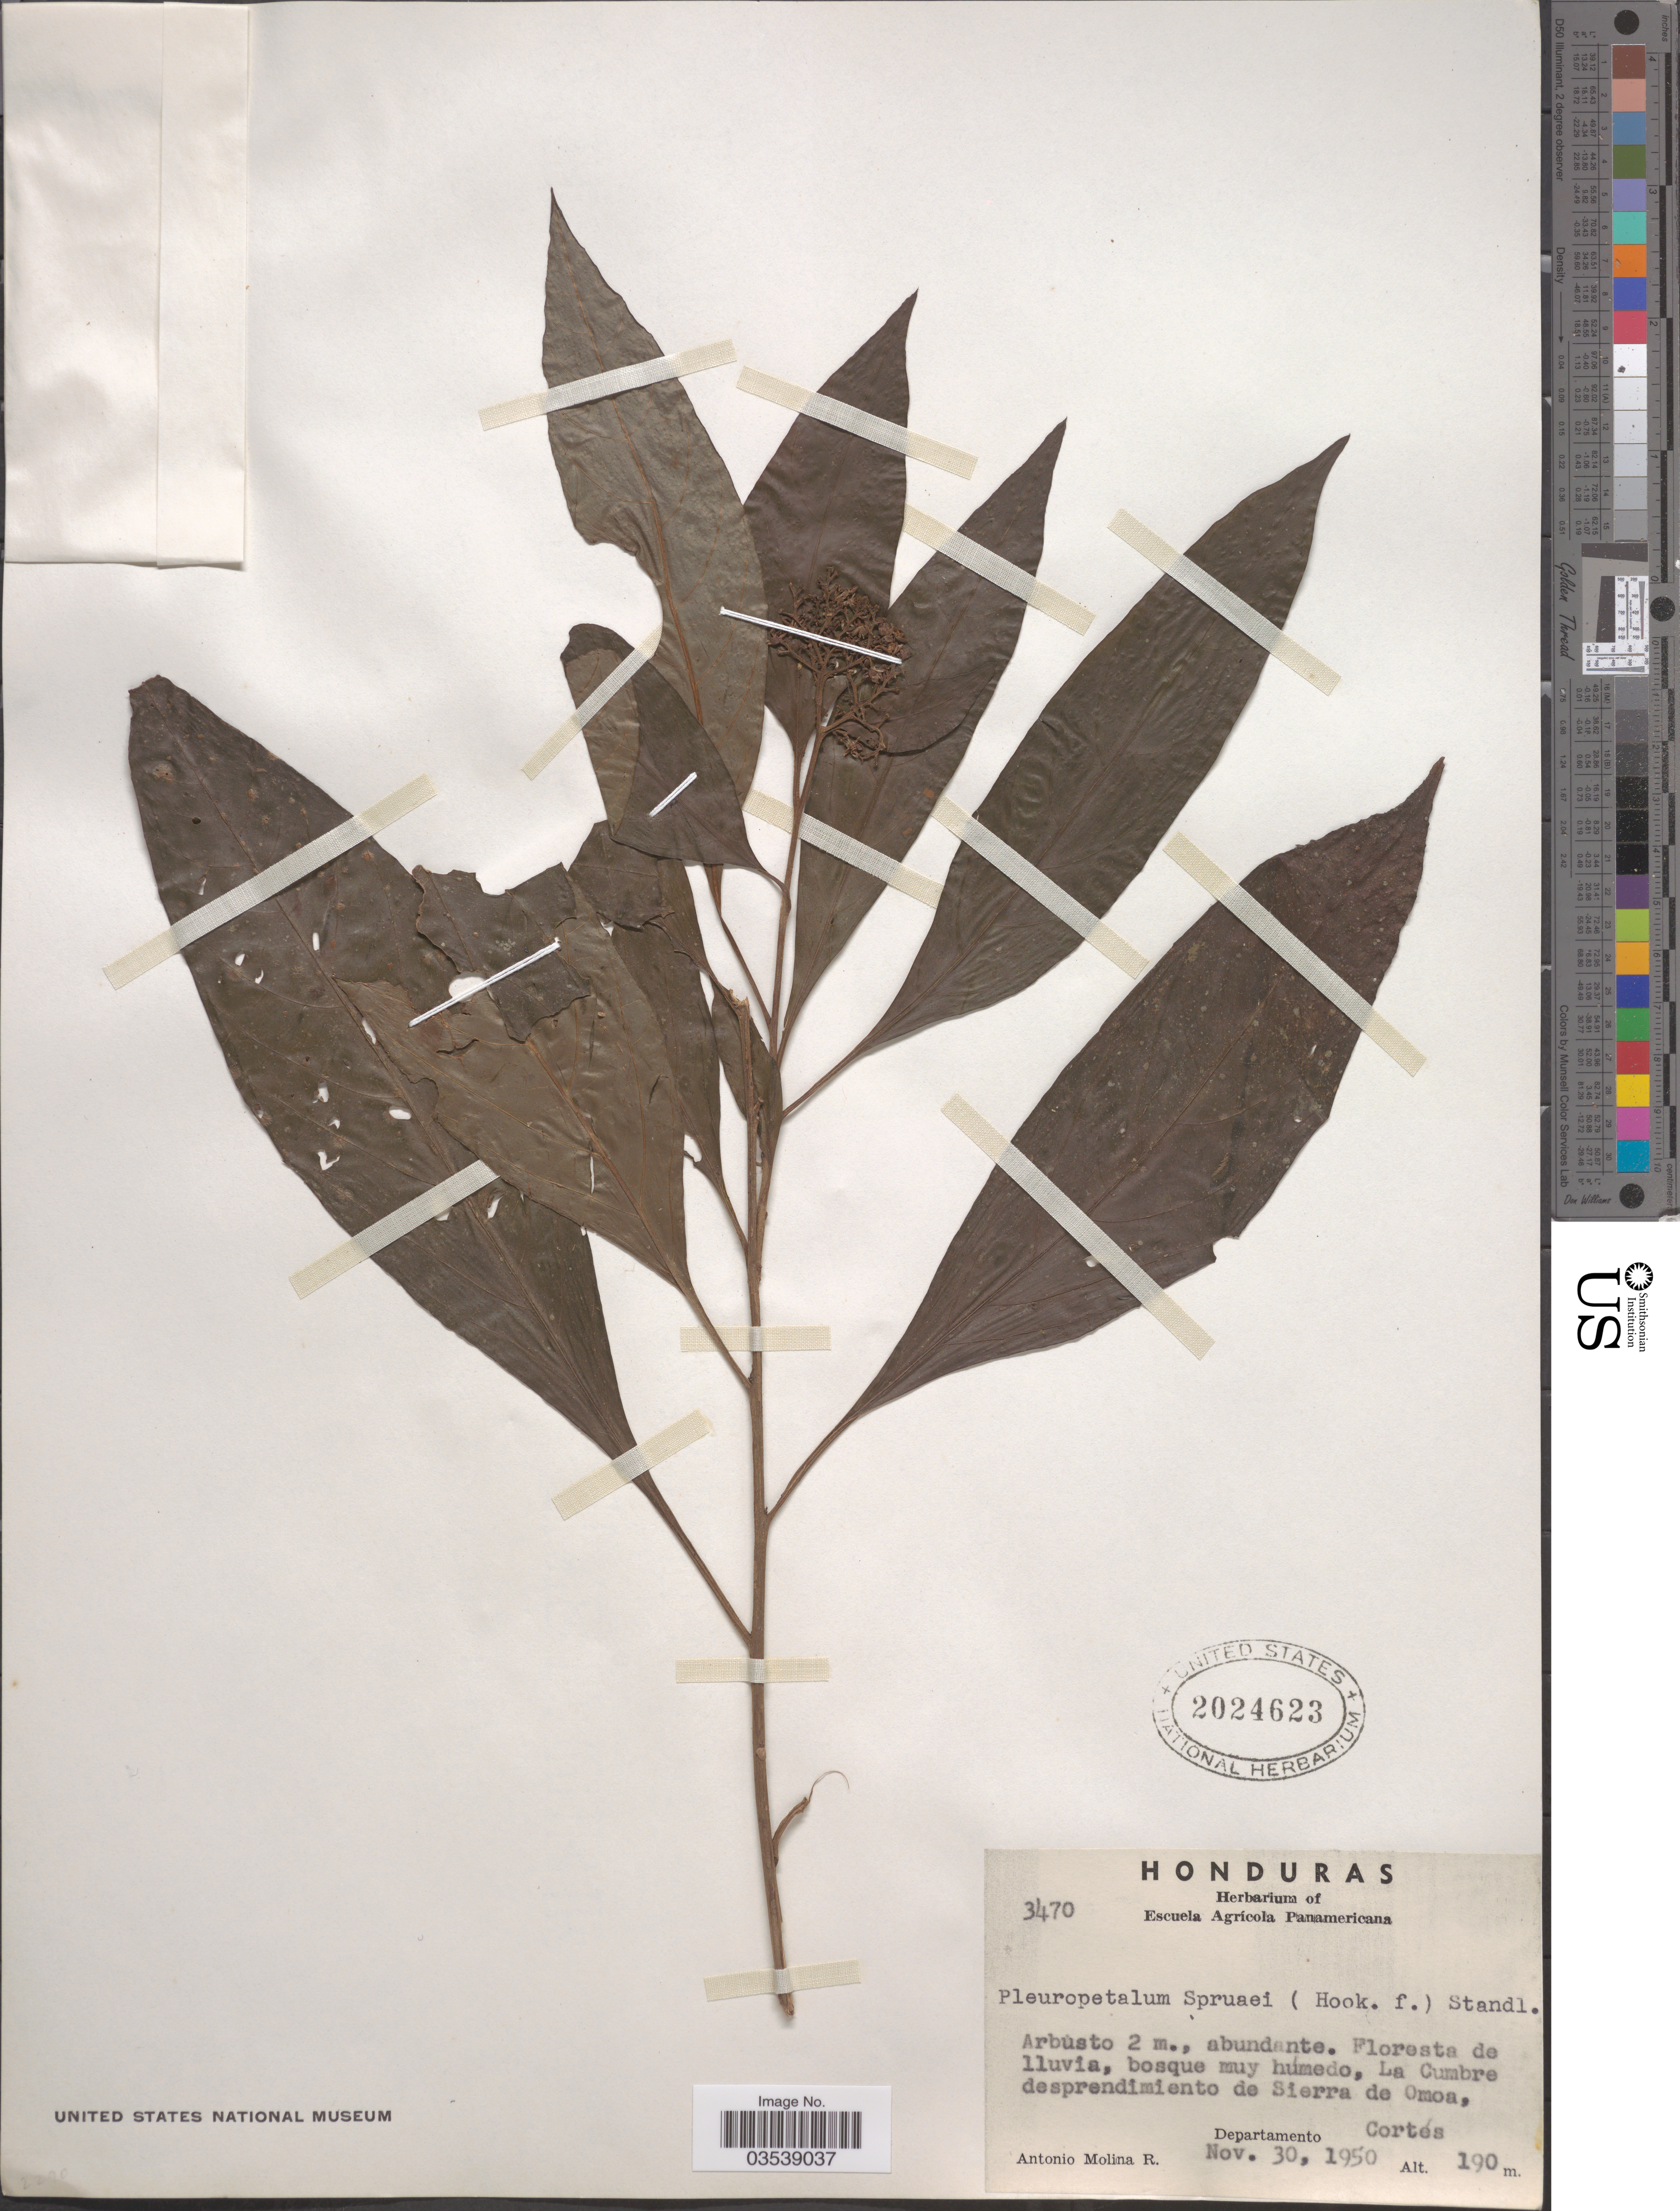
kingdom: Plantae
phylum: Tracheophyta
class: Magnoliopsida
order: Caryophyllales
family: Amaranthaceae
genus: Pleuropetalum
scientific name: Pleuropetalum sprucei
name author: (Hook. f.) Standl.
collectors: A. Molina R.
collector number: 3470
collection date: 1950-11-30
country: Honduras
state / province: Cortés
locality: La Cumbre desprendimiento de Sierra de Omoa, Departamento Cortés.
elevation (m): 190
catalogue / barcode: US 2024623